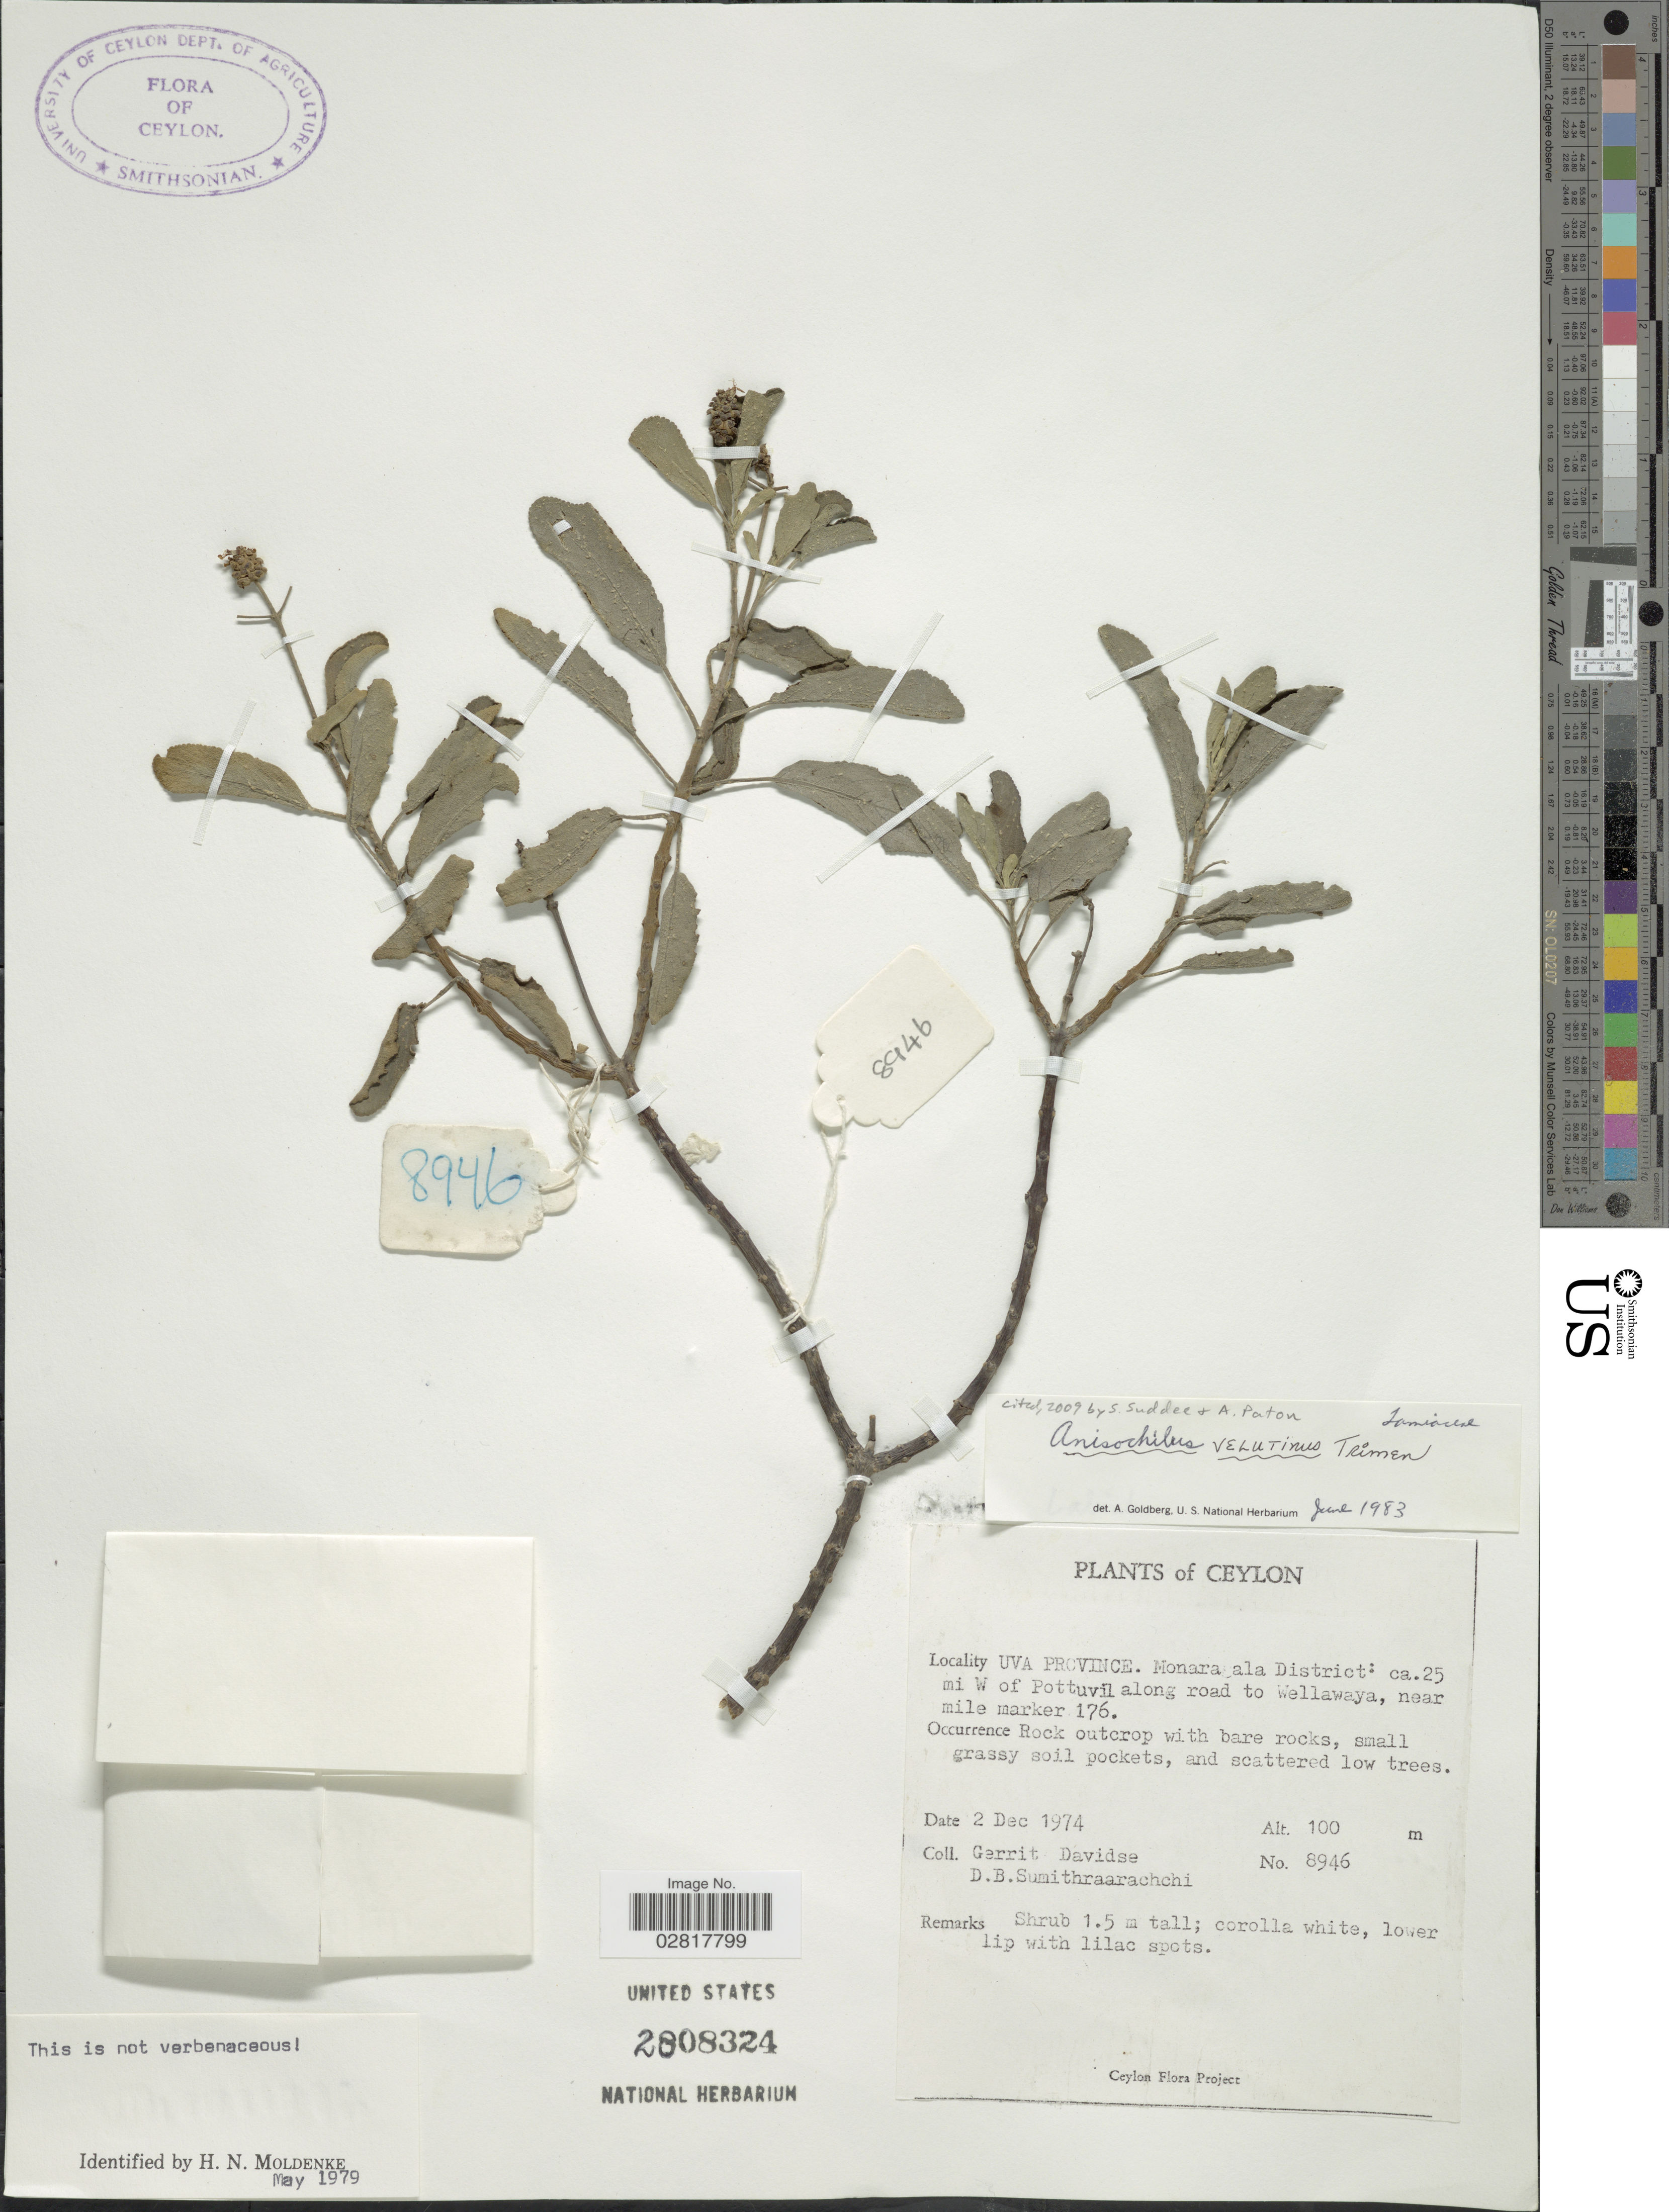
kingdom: Plantae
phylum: Tracheophyta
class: Magnoliopsida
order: Lamiales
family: Lamiaceae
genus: Anisochilus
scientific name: Anisochilus velutinus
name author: Trimen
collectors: G. Davidse & D. B. Sumithraarachchi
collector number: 8946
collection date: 1974-12-02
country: Sri Lanka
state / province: Uva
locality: Ceylon. Monaragala District: ca. 25 mi W of Pottuvil along road to Wellawaya, near mile marker 176.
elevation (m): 100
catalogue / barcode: US 2808324